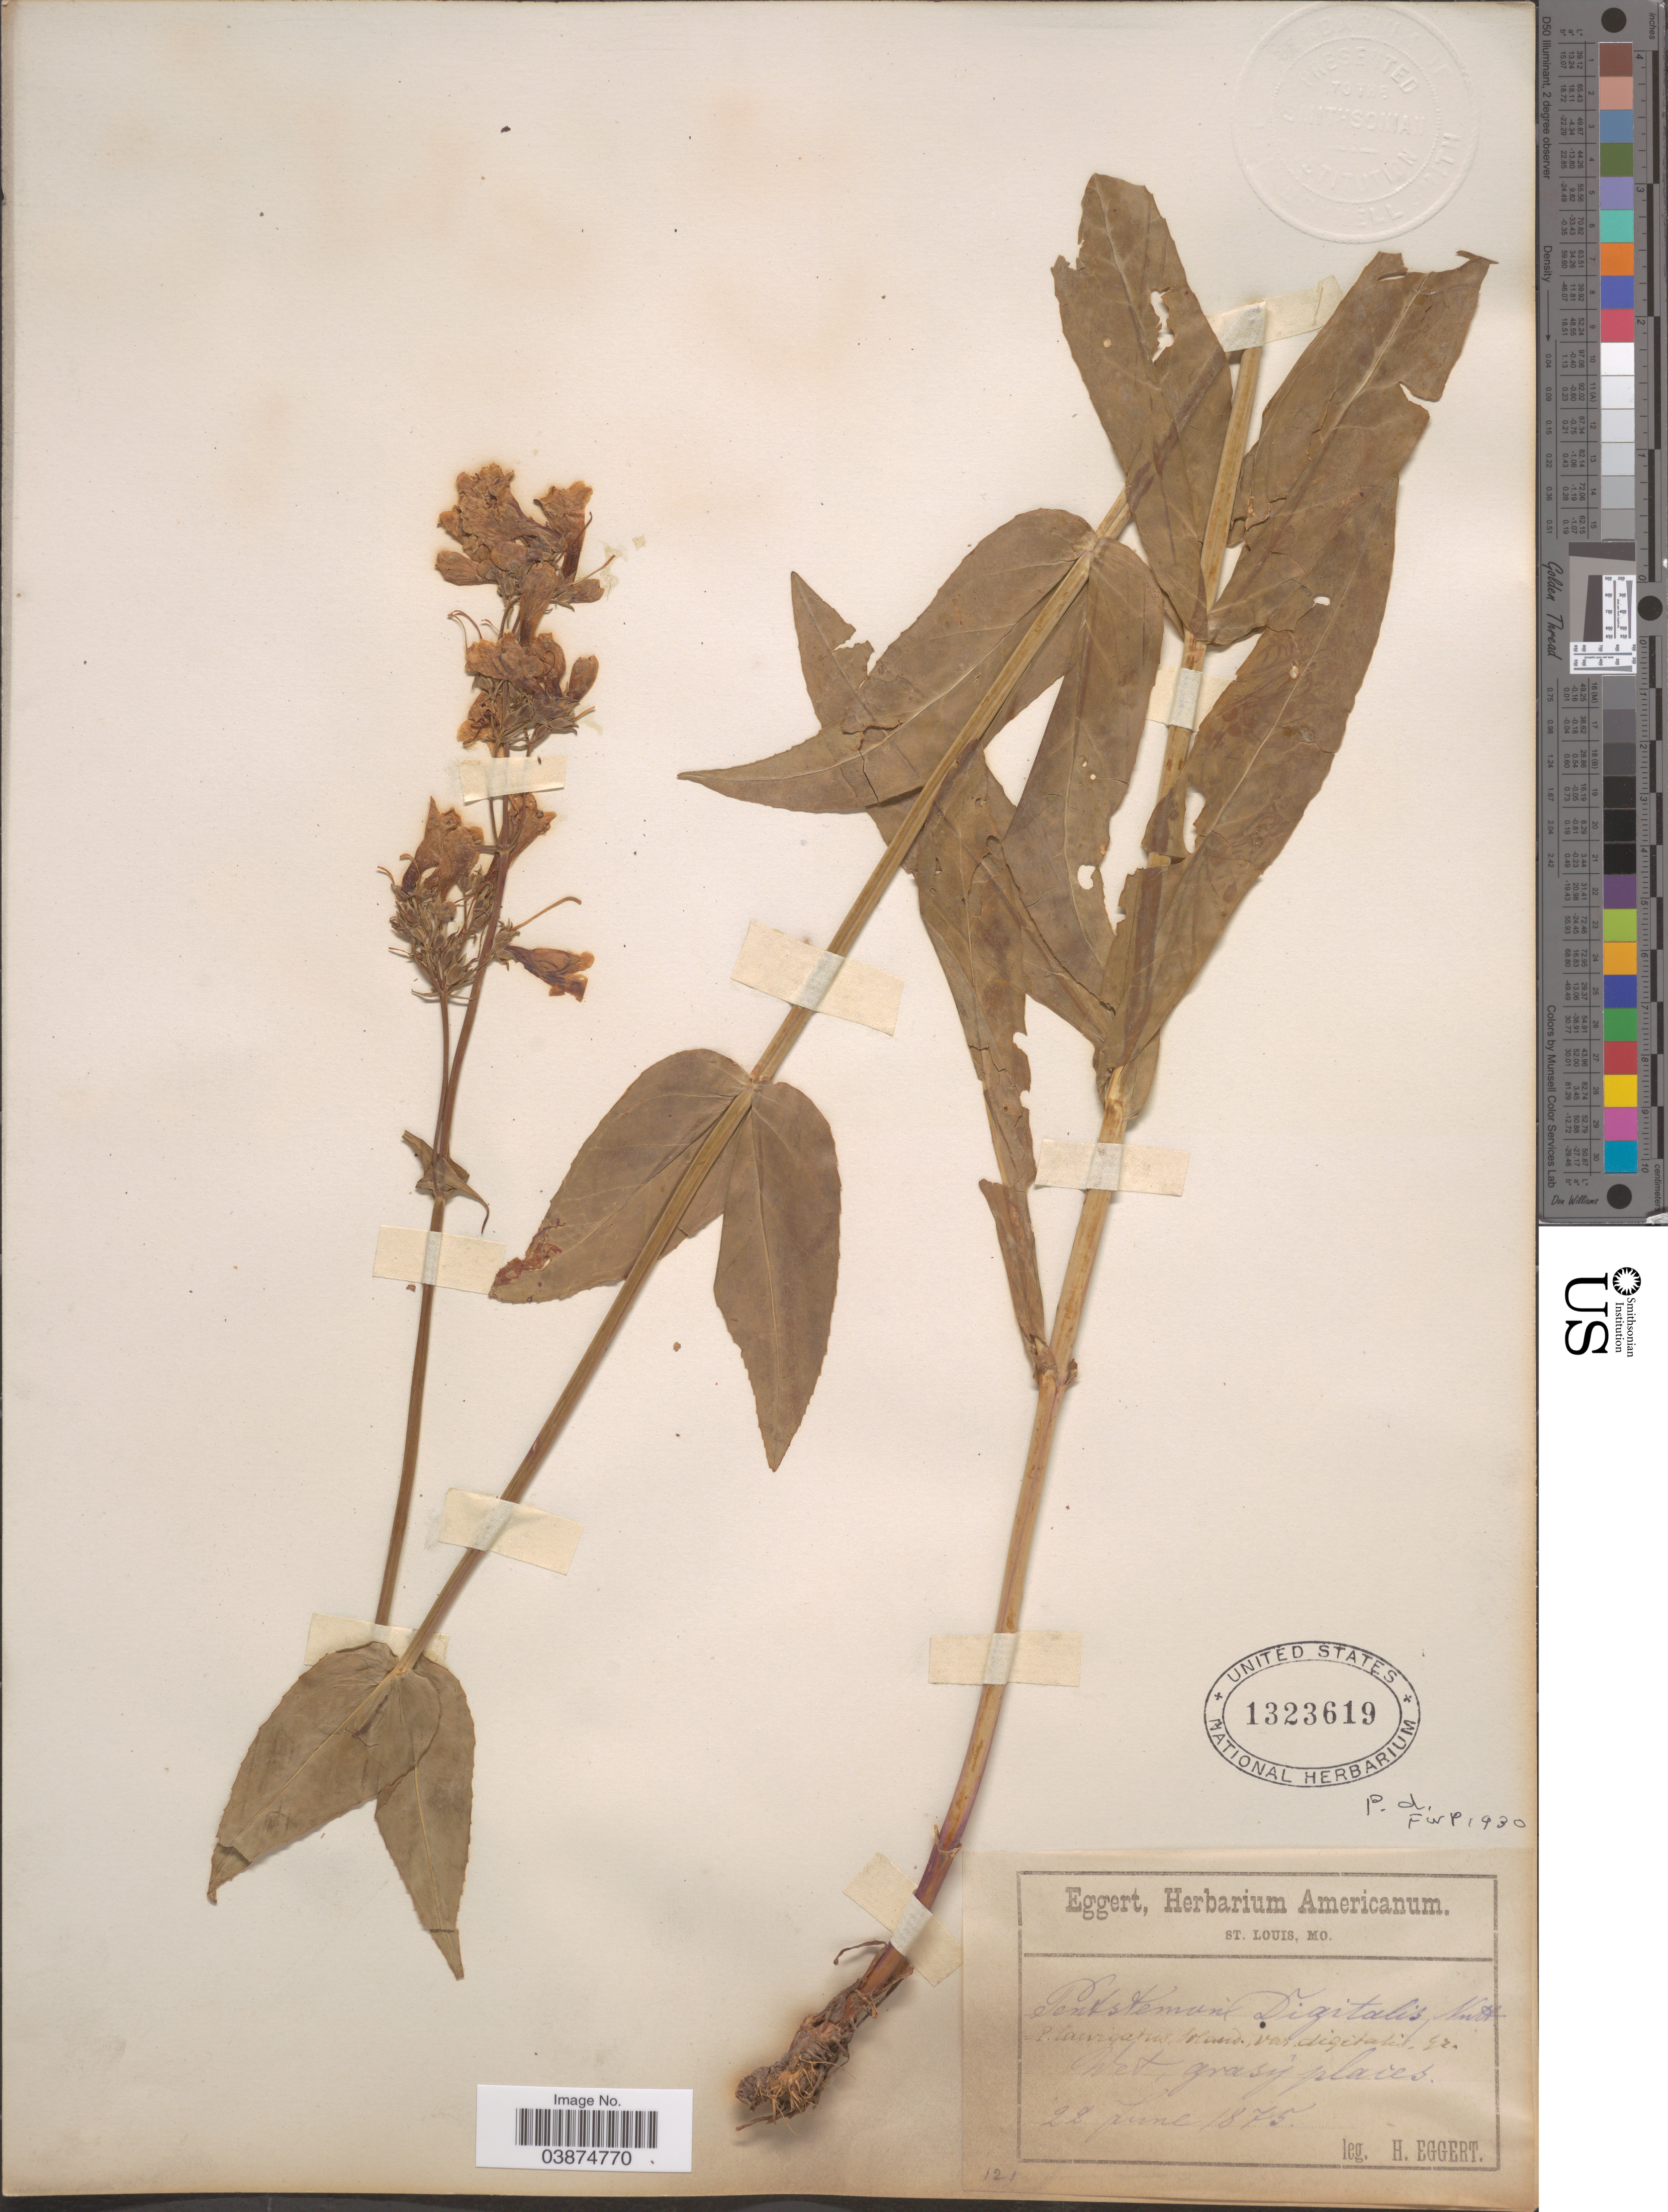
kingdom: Plantae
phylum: Tracheophyta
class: Magnoliopsida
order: Lamiales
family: Plantaginaceae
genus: Penstemon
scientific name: Penstemon digitalis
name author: Nutt. ex Sims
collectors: H. Eggert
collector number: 121?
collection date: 1875-06-28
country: United States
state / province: Missouri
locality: St. Louis. Wet, grassy places.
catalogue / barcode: US 1323619